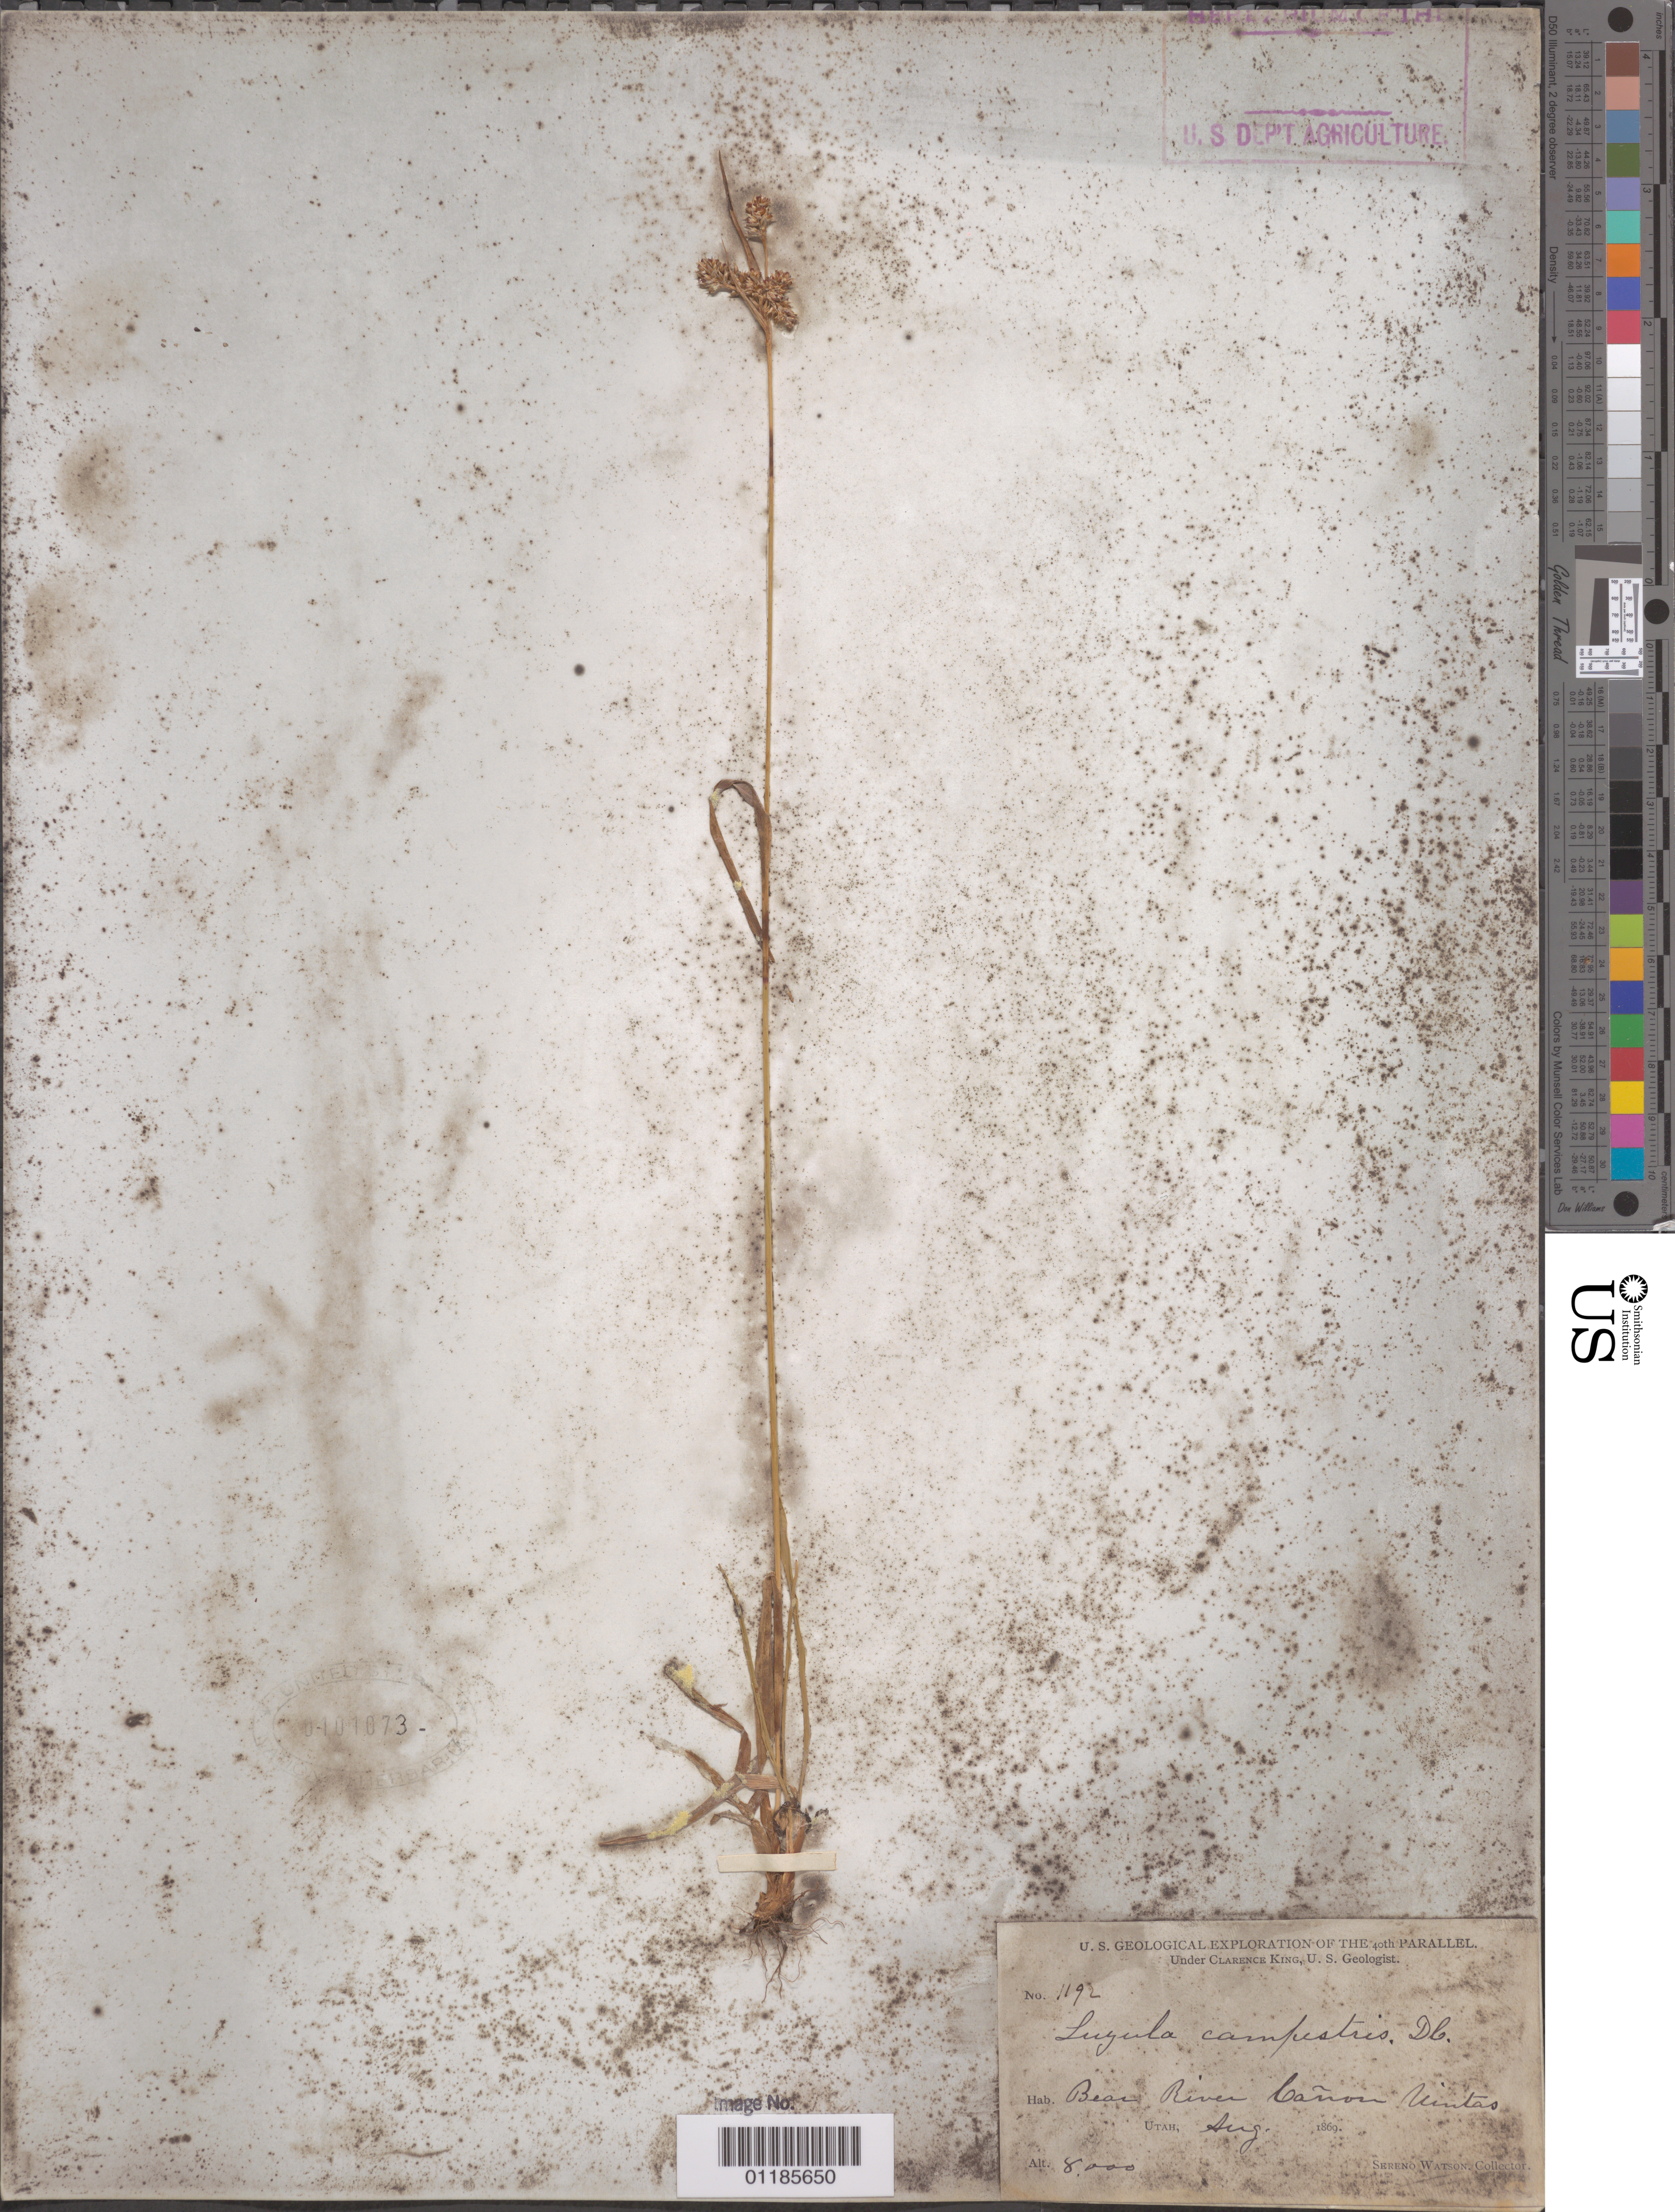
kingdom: Plantae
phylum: Tracheophyta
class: Liliopsida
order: Poales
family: Juncaceae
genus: Luzula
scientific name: Luzula campestris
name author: (L.) DC.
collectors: S. Watson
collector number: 1192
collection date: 1869-08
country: United States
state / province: Utah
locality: Bear River Canyon, Uintas.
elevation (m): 2438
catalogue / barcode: US 101073